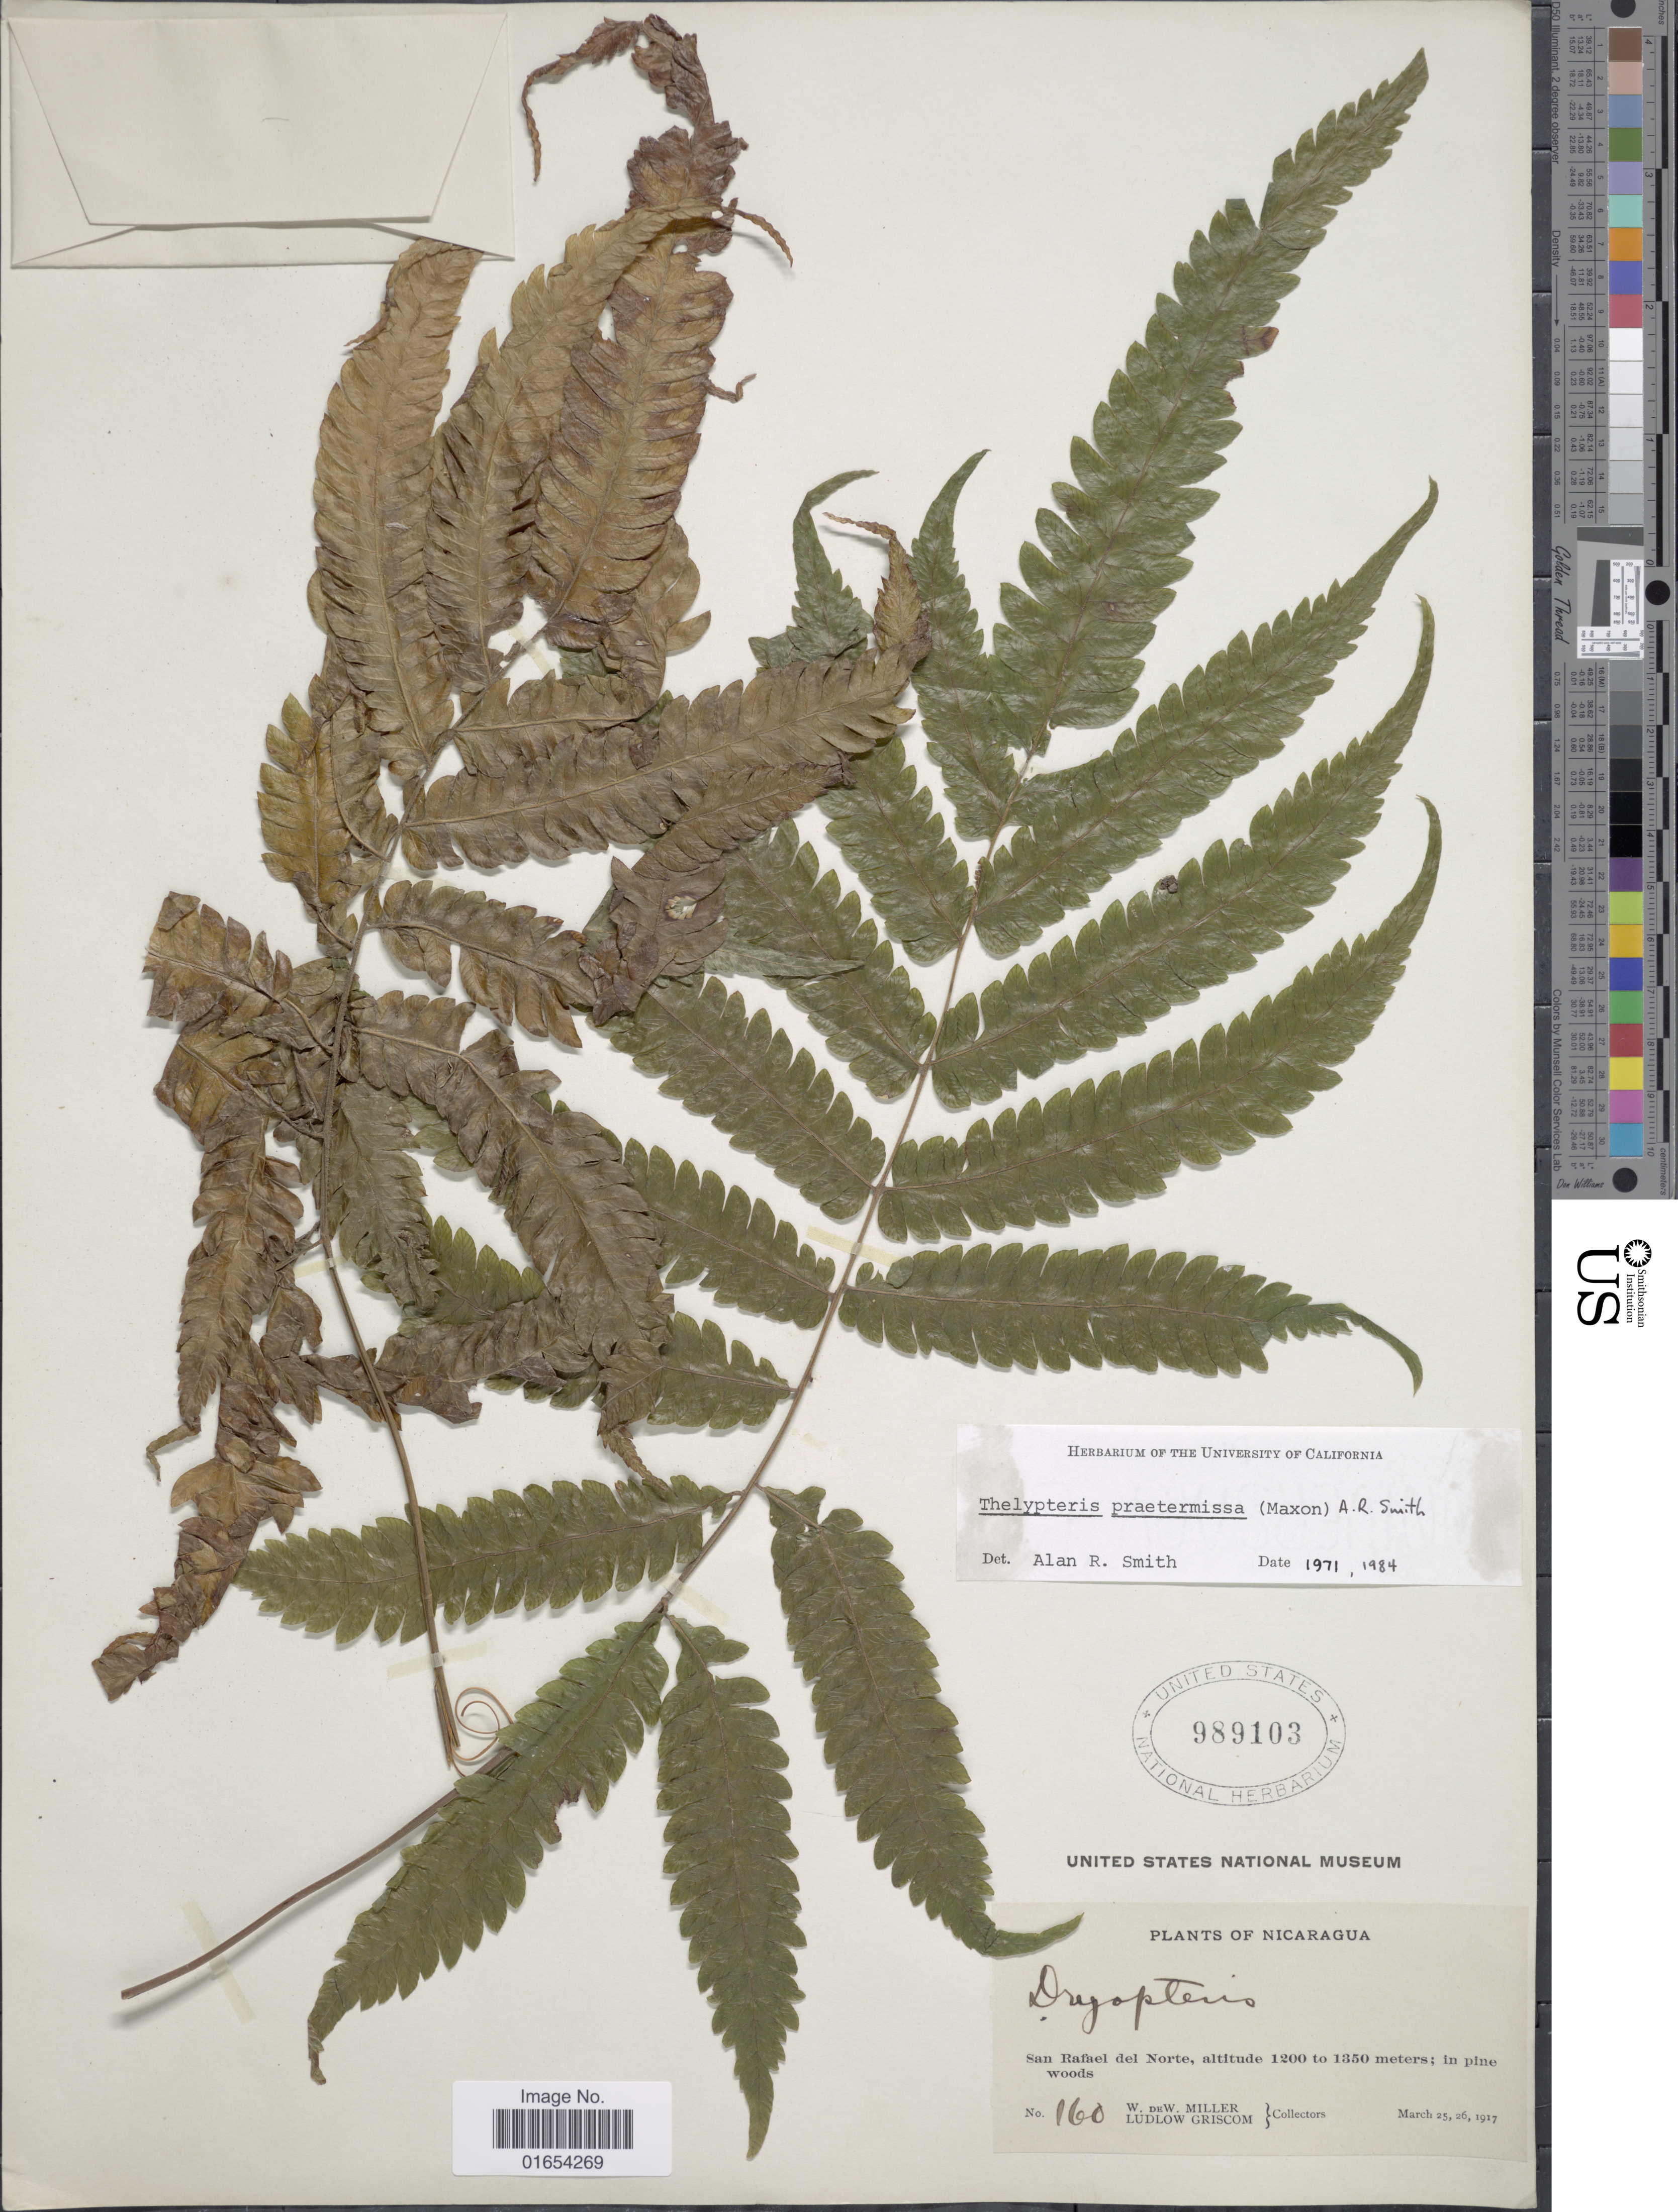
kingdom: Plantae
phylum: Tracheophyta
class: Polypodiopsida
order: Polypodiales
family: Thelypteridaceae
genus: Goniopteris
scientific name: Goniopteris praetermissa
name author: (Maxon) Salino & T.E. Almeida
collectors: W. W. Miller & L. Griscom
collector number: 160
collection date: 1917-03-25/1917-03-26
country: Nicaragua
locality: San Rafael del Norte; in pine woods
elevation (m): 1200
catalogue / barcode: US 989103